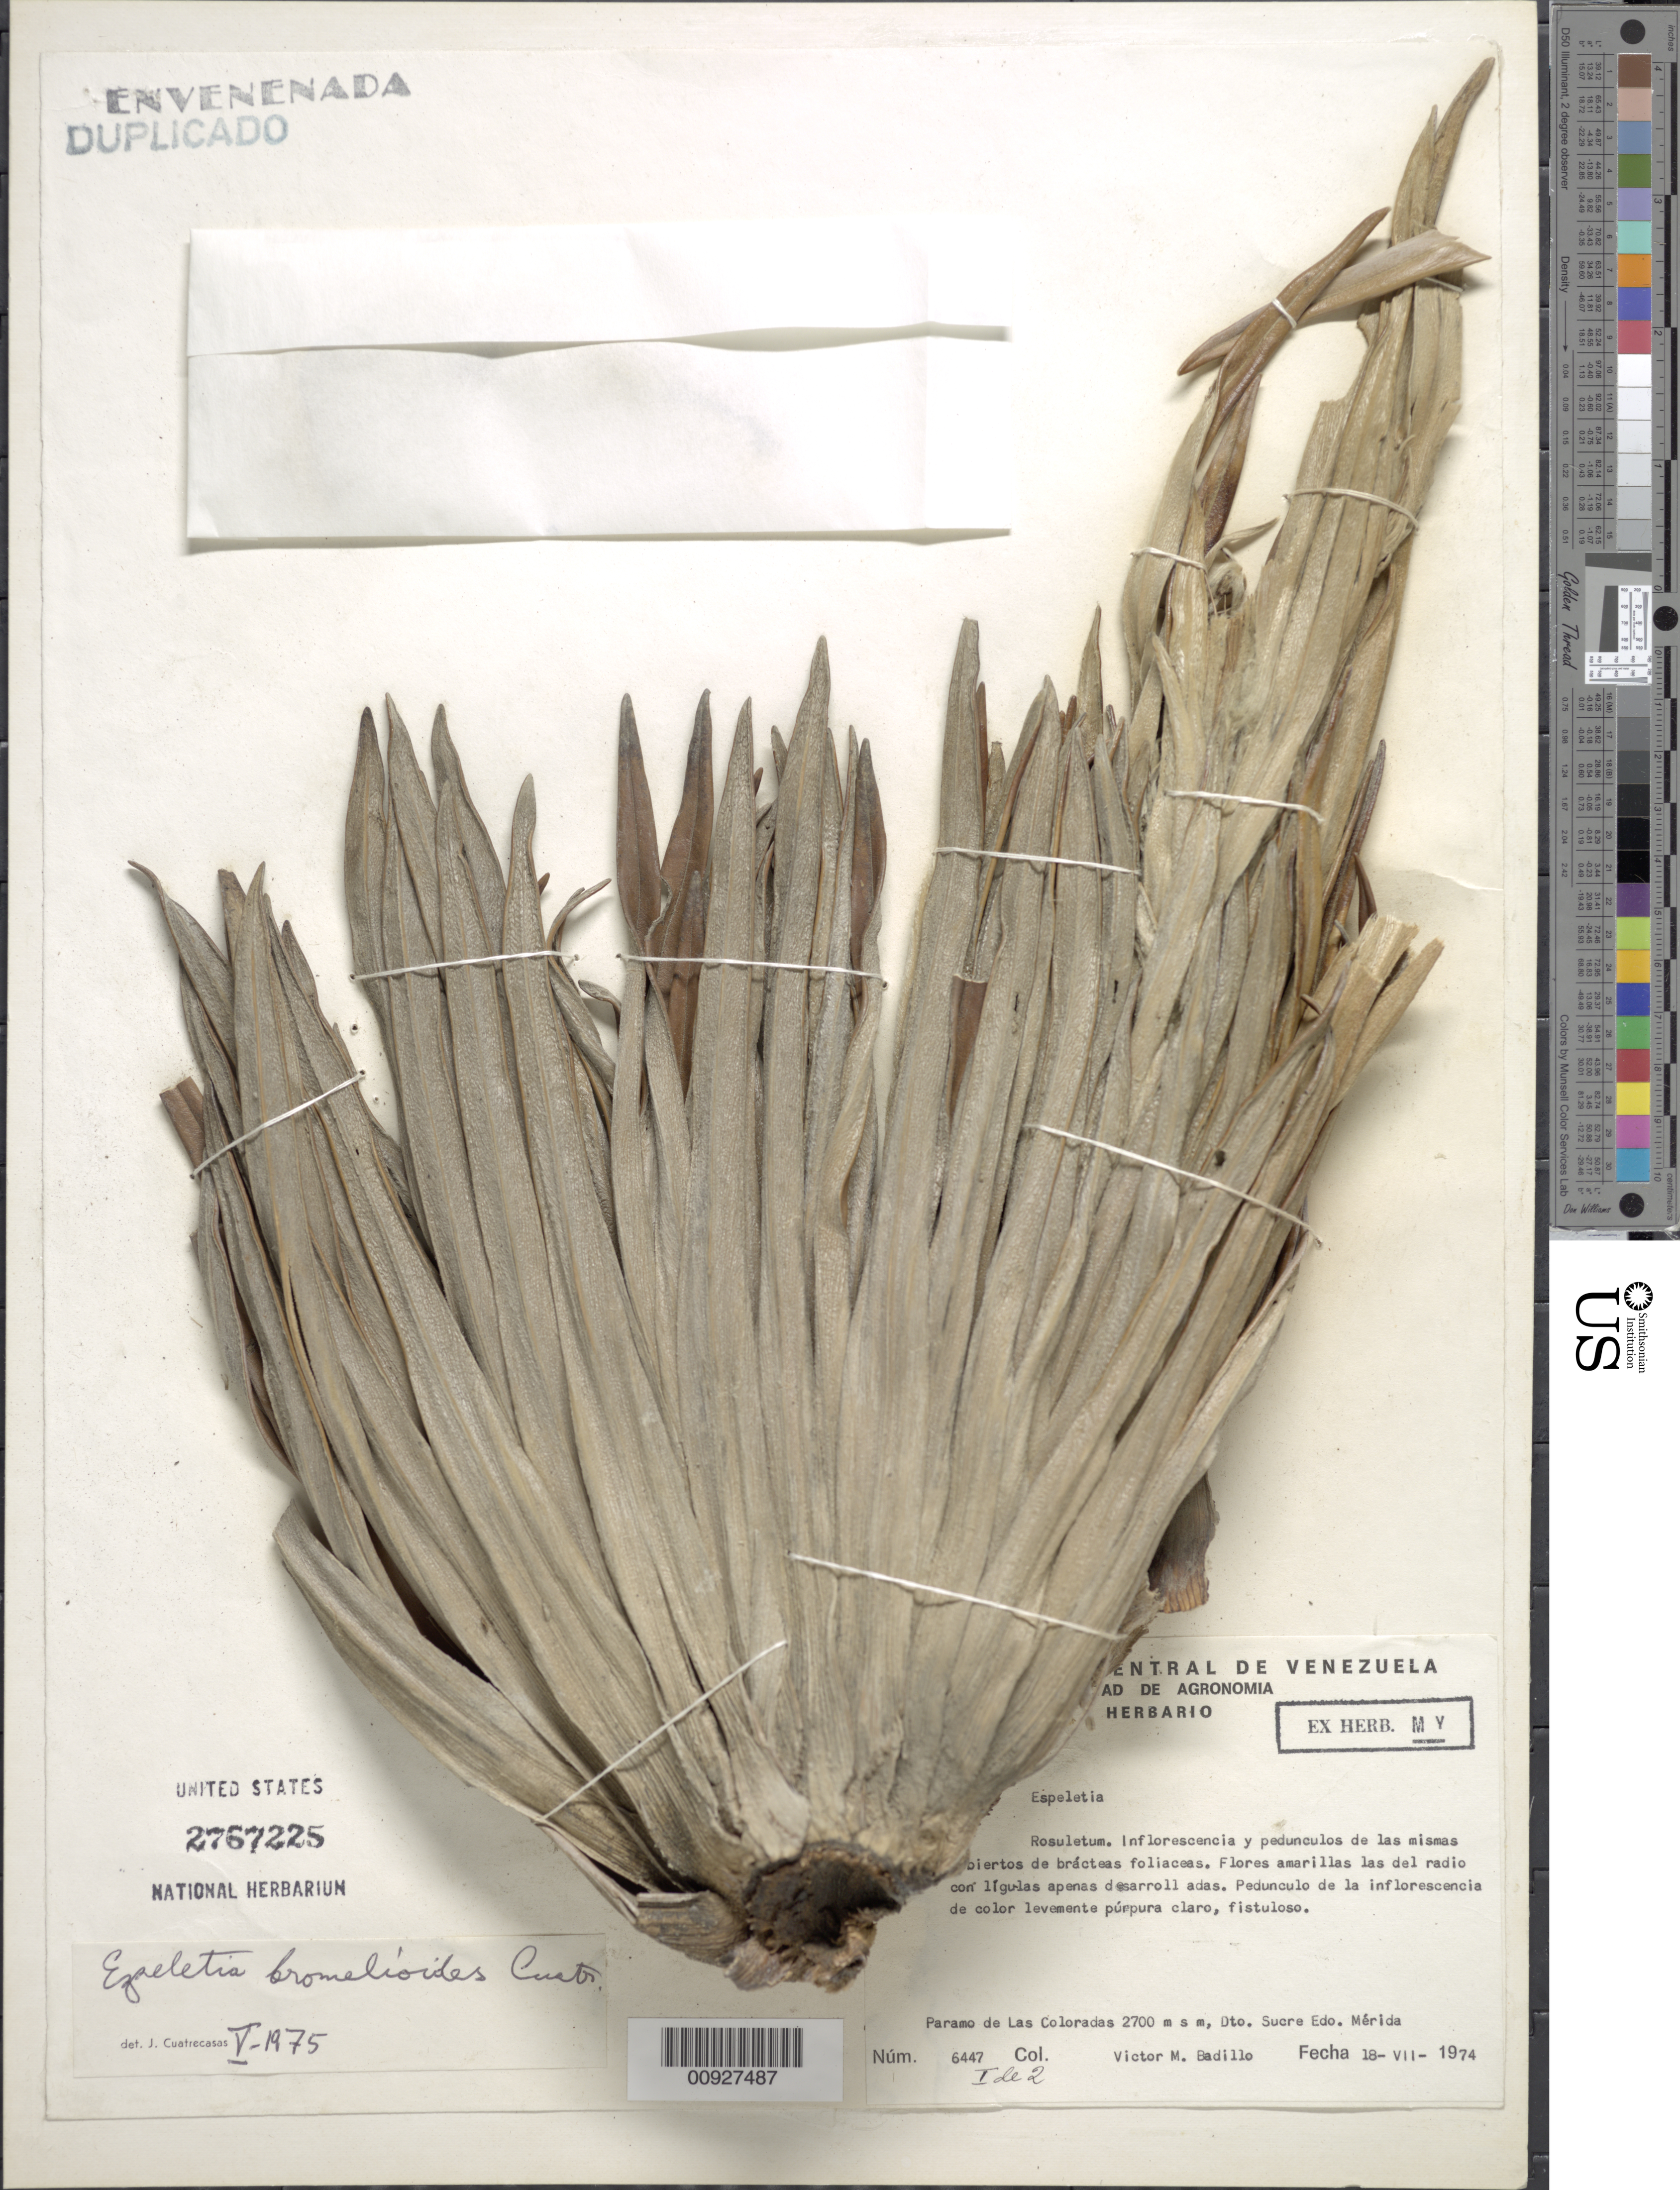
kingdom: Plantae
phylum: Tracheophyta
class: Magnoliopsida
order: Asterales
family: Asteraceae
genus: Ruilopezia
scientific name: Ruilopezia bromelioides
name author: (Cuatrec.) Cuatrec.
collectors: V. Badillo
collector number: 6447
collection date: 1974-07-18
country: Venezuela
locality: Paramo de Las Coloradas, Dto. Sucre, Edo Merida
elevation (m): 2700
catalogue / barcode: US 2767225